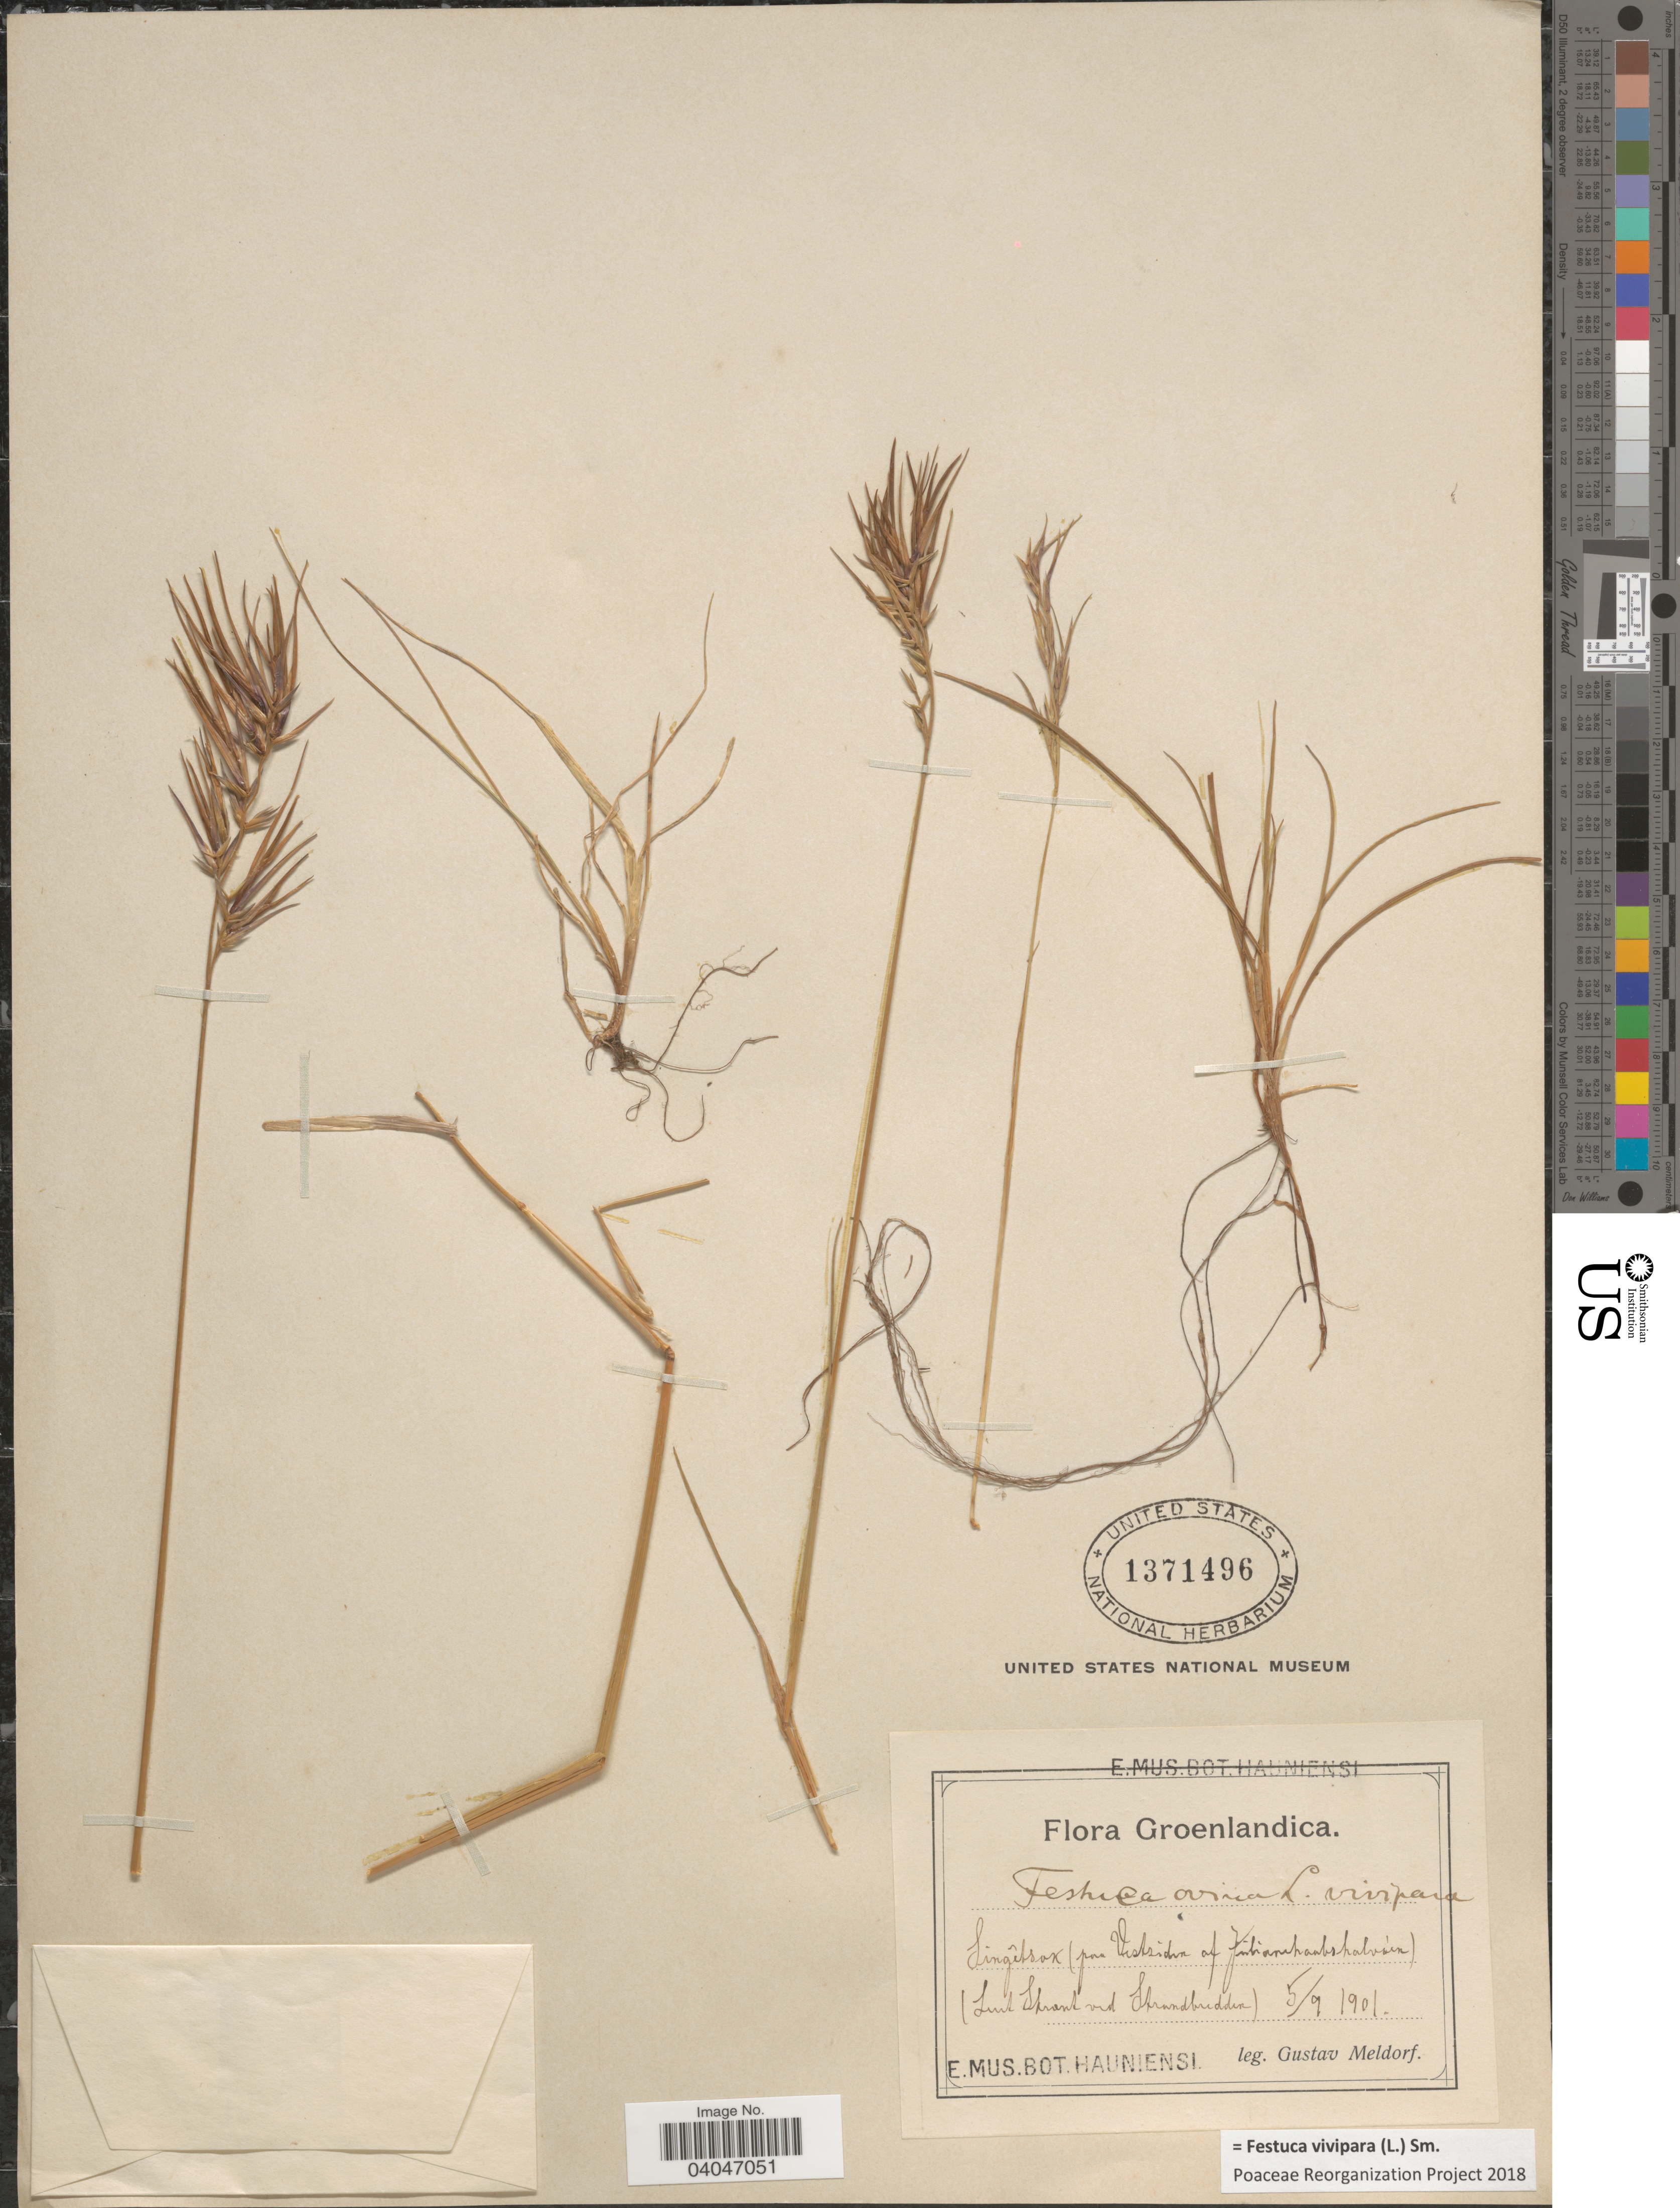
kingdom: Plantae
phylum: Tracheophyta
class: Liliopsida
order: Poales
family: Poaceae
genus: Festuca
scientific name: Festuca vivipara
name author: (L.) Sm.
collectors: G. Meldorf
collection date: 1901-09-05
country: Greenland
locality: Groenlandica. Singêtsox (paa Vistsidoor af [illegible text]) ([illegible text])[unsure placement].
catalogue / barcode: US 1371496